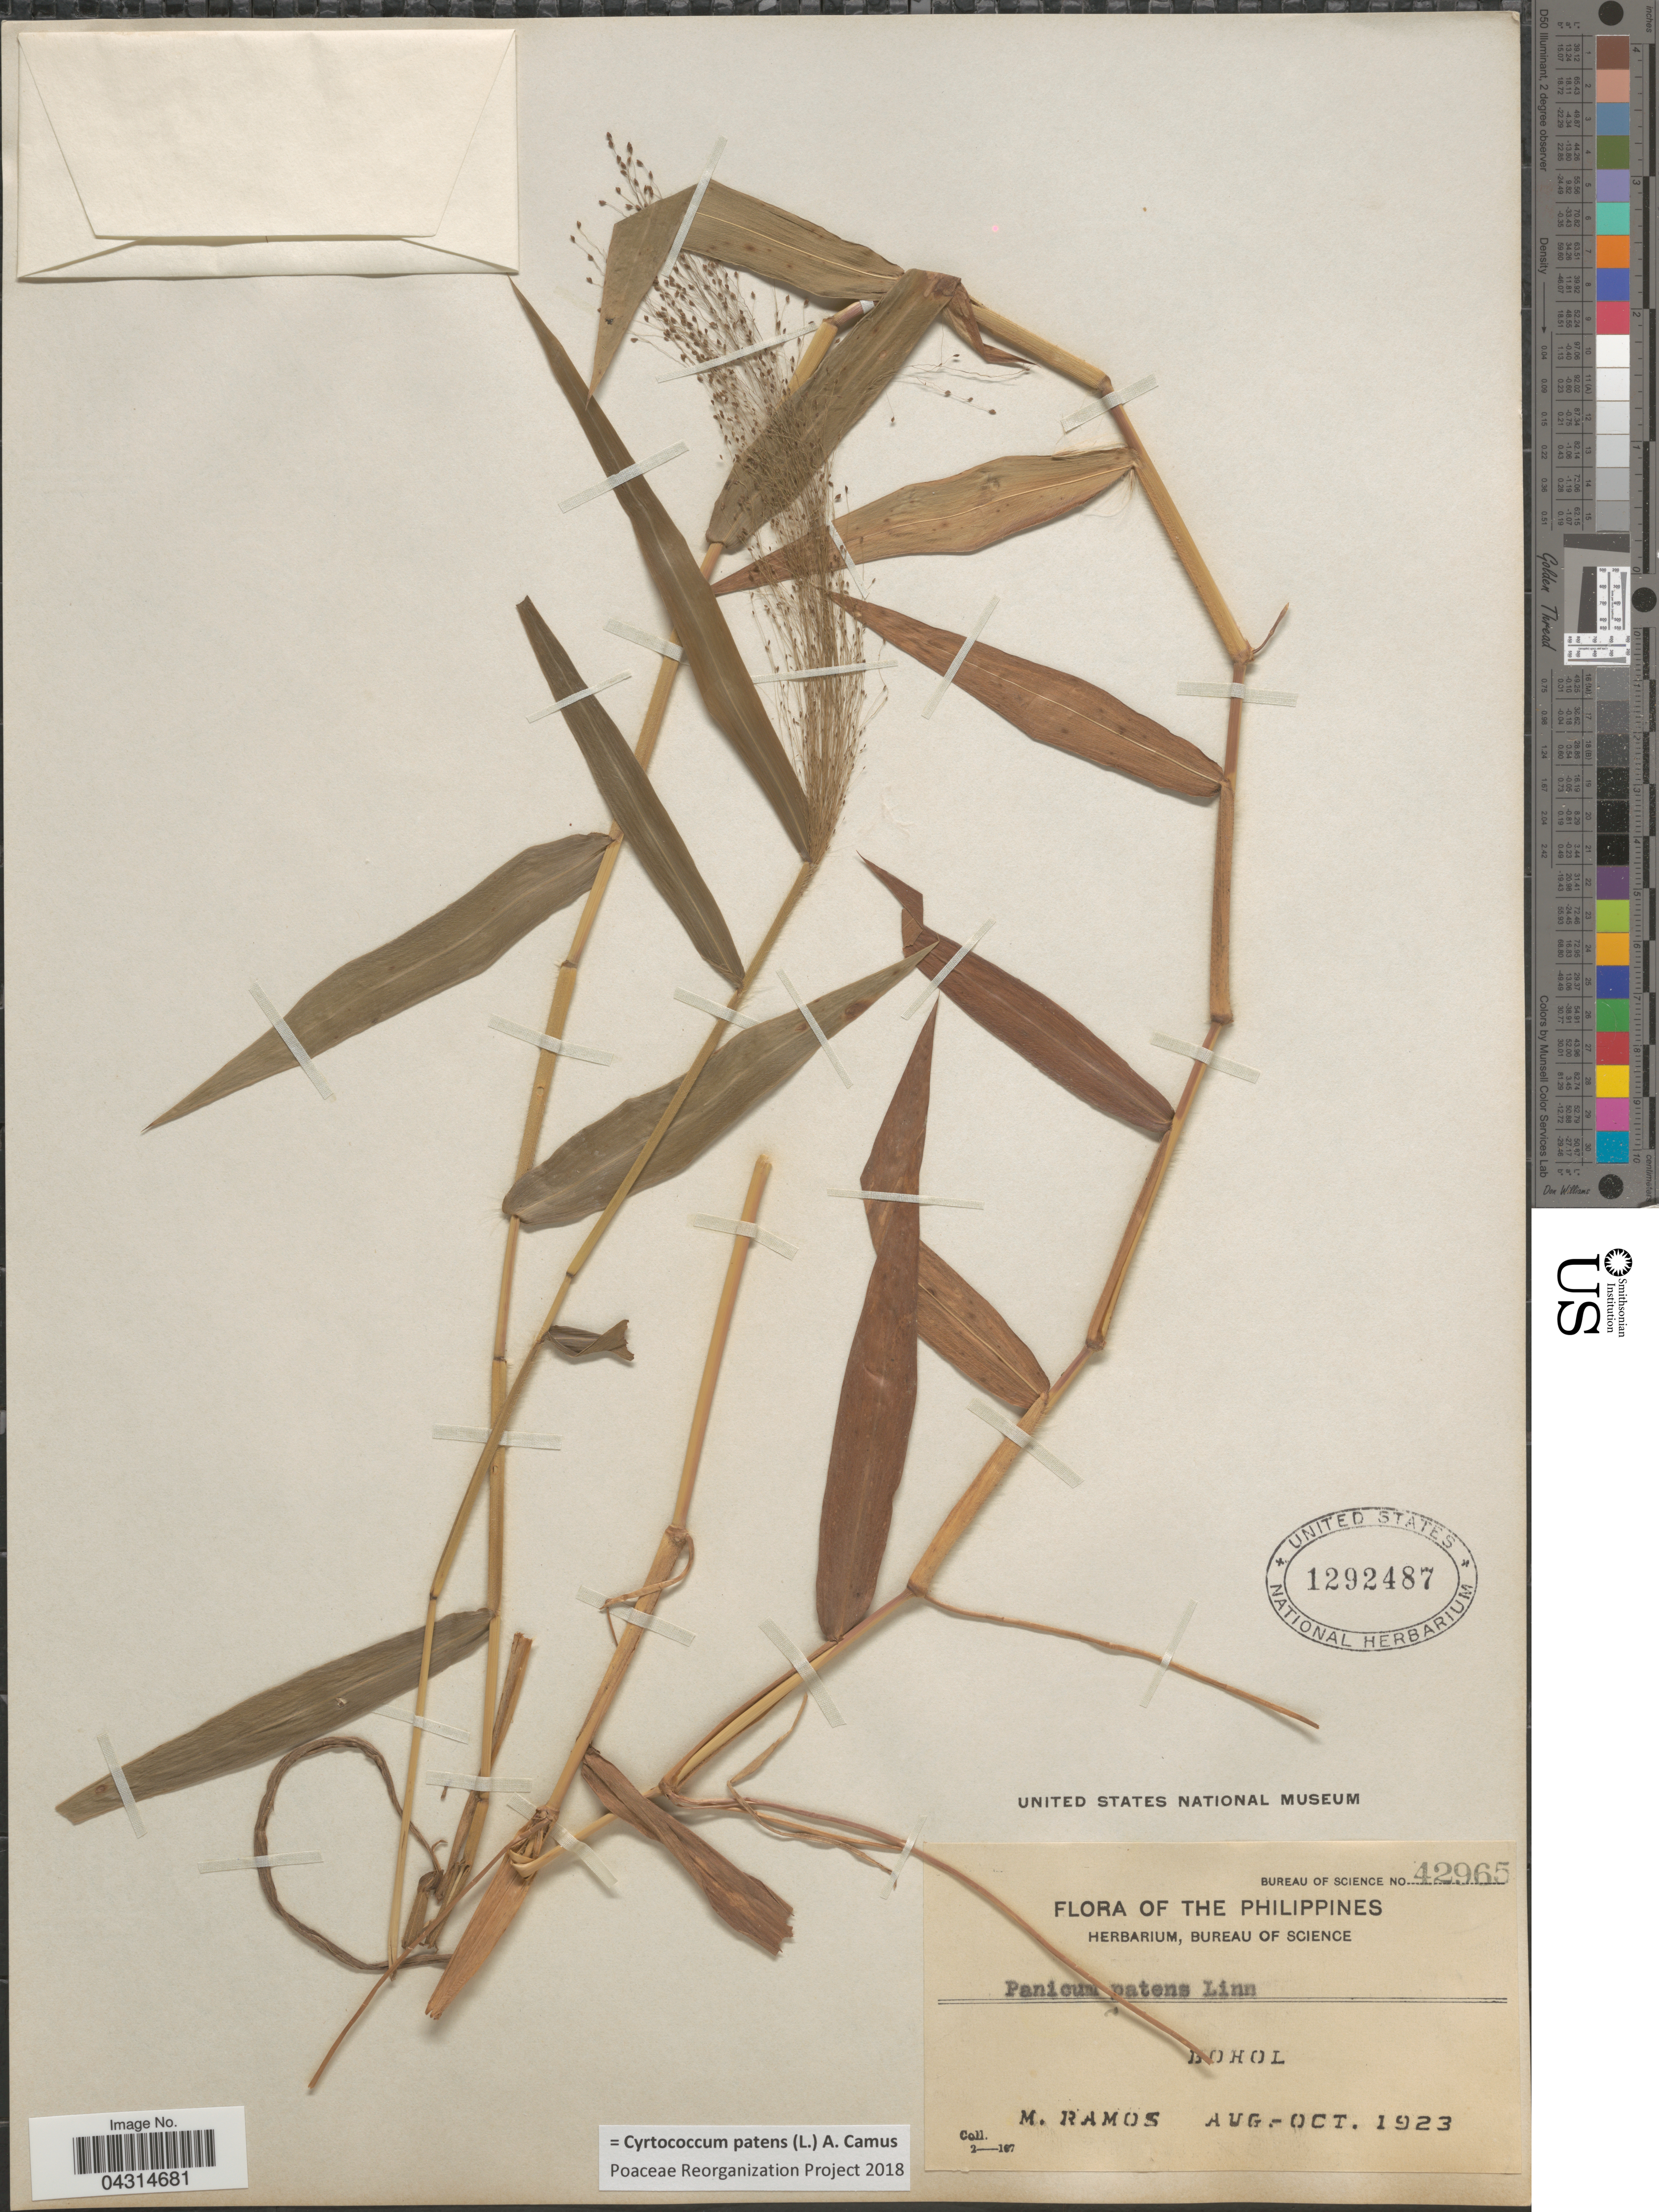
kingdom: Plantae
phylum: Tracheophyta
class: Liliopsida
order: Poales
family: Poaceae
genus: Cyrtococcum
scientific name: Cyrtococcum patens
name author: (L.) A. Camus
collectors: M. Ramos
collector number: Bureau of Science 42965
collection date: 1923-08/1923-10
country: Philippines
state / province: Central Visayas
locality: Bohol.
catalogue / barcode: US 1292487